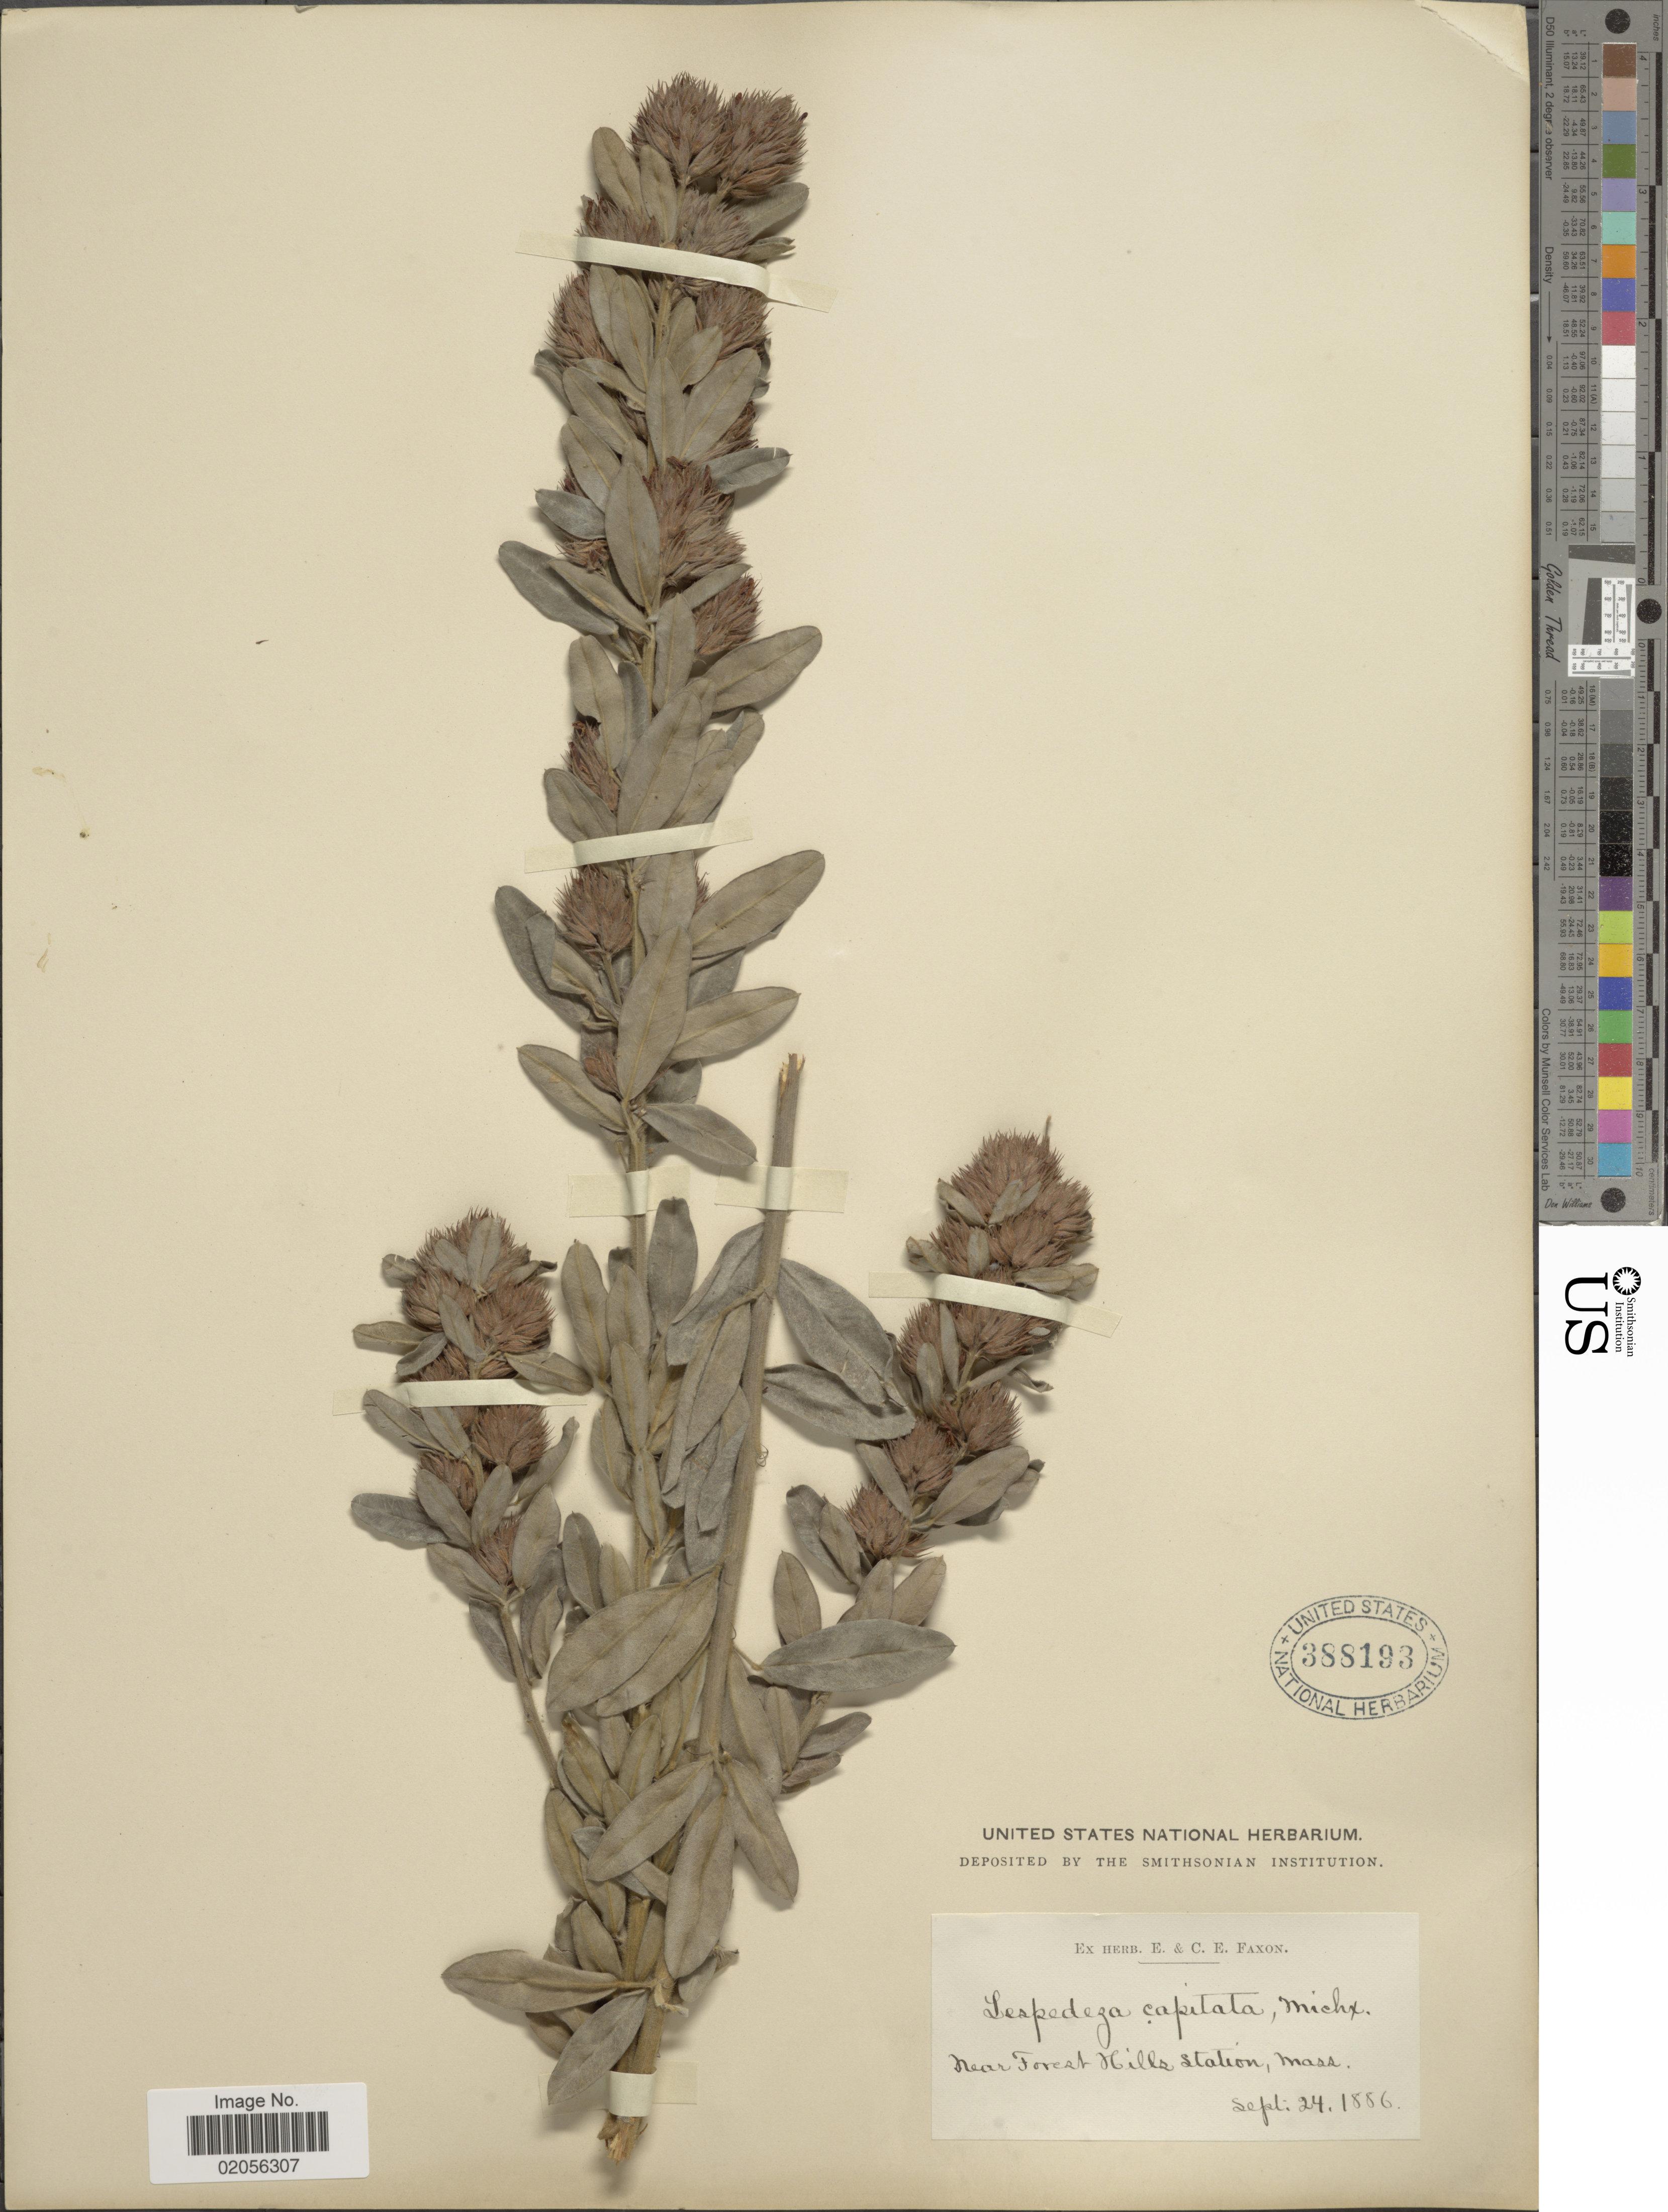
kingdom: Plantae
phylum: Tracheophyta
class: Magnoliopsida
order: Fabales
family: Fabaceae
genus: Lespedeza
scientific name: Lespedeza capitata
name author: Michx.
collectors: ex herb. E. & C.E. Faxon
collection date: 1886-09-24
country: United States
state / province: Massachusetts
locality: Near Forest Hills Station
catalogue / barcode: US 388193